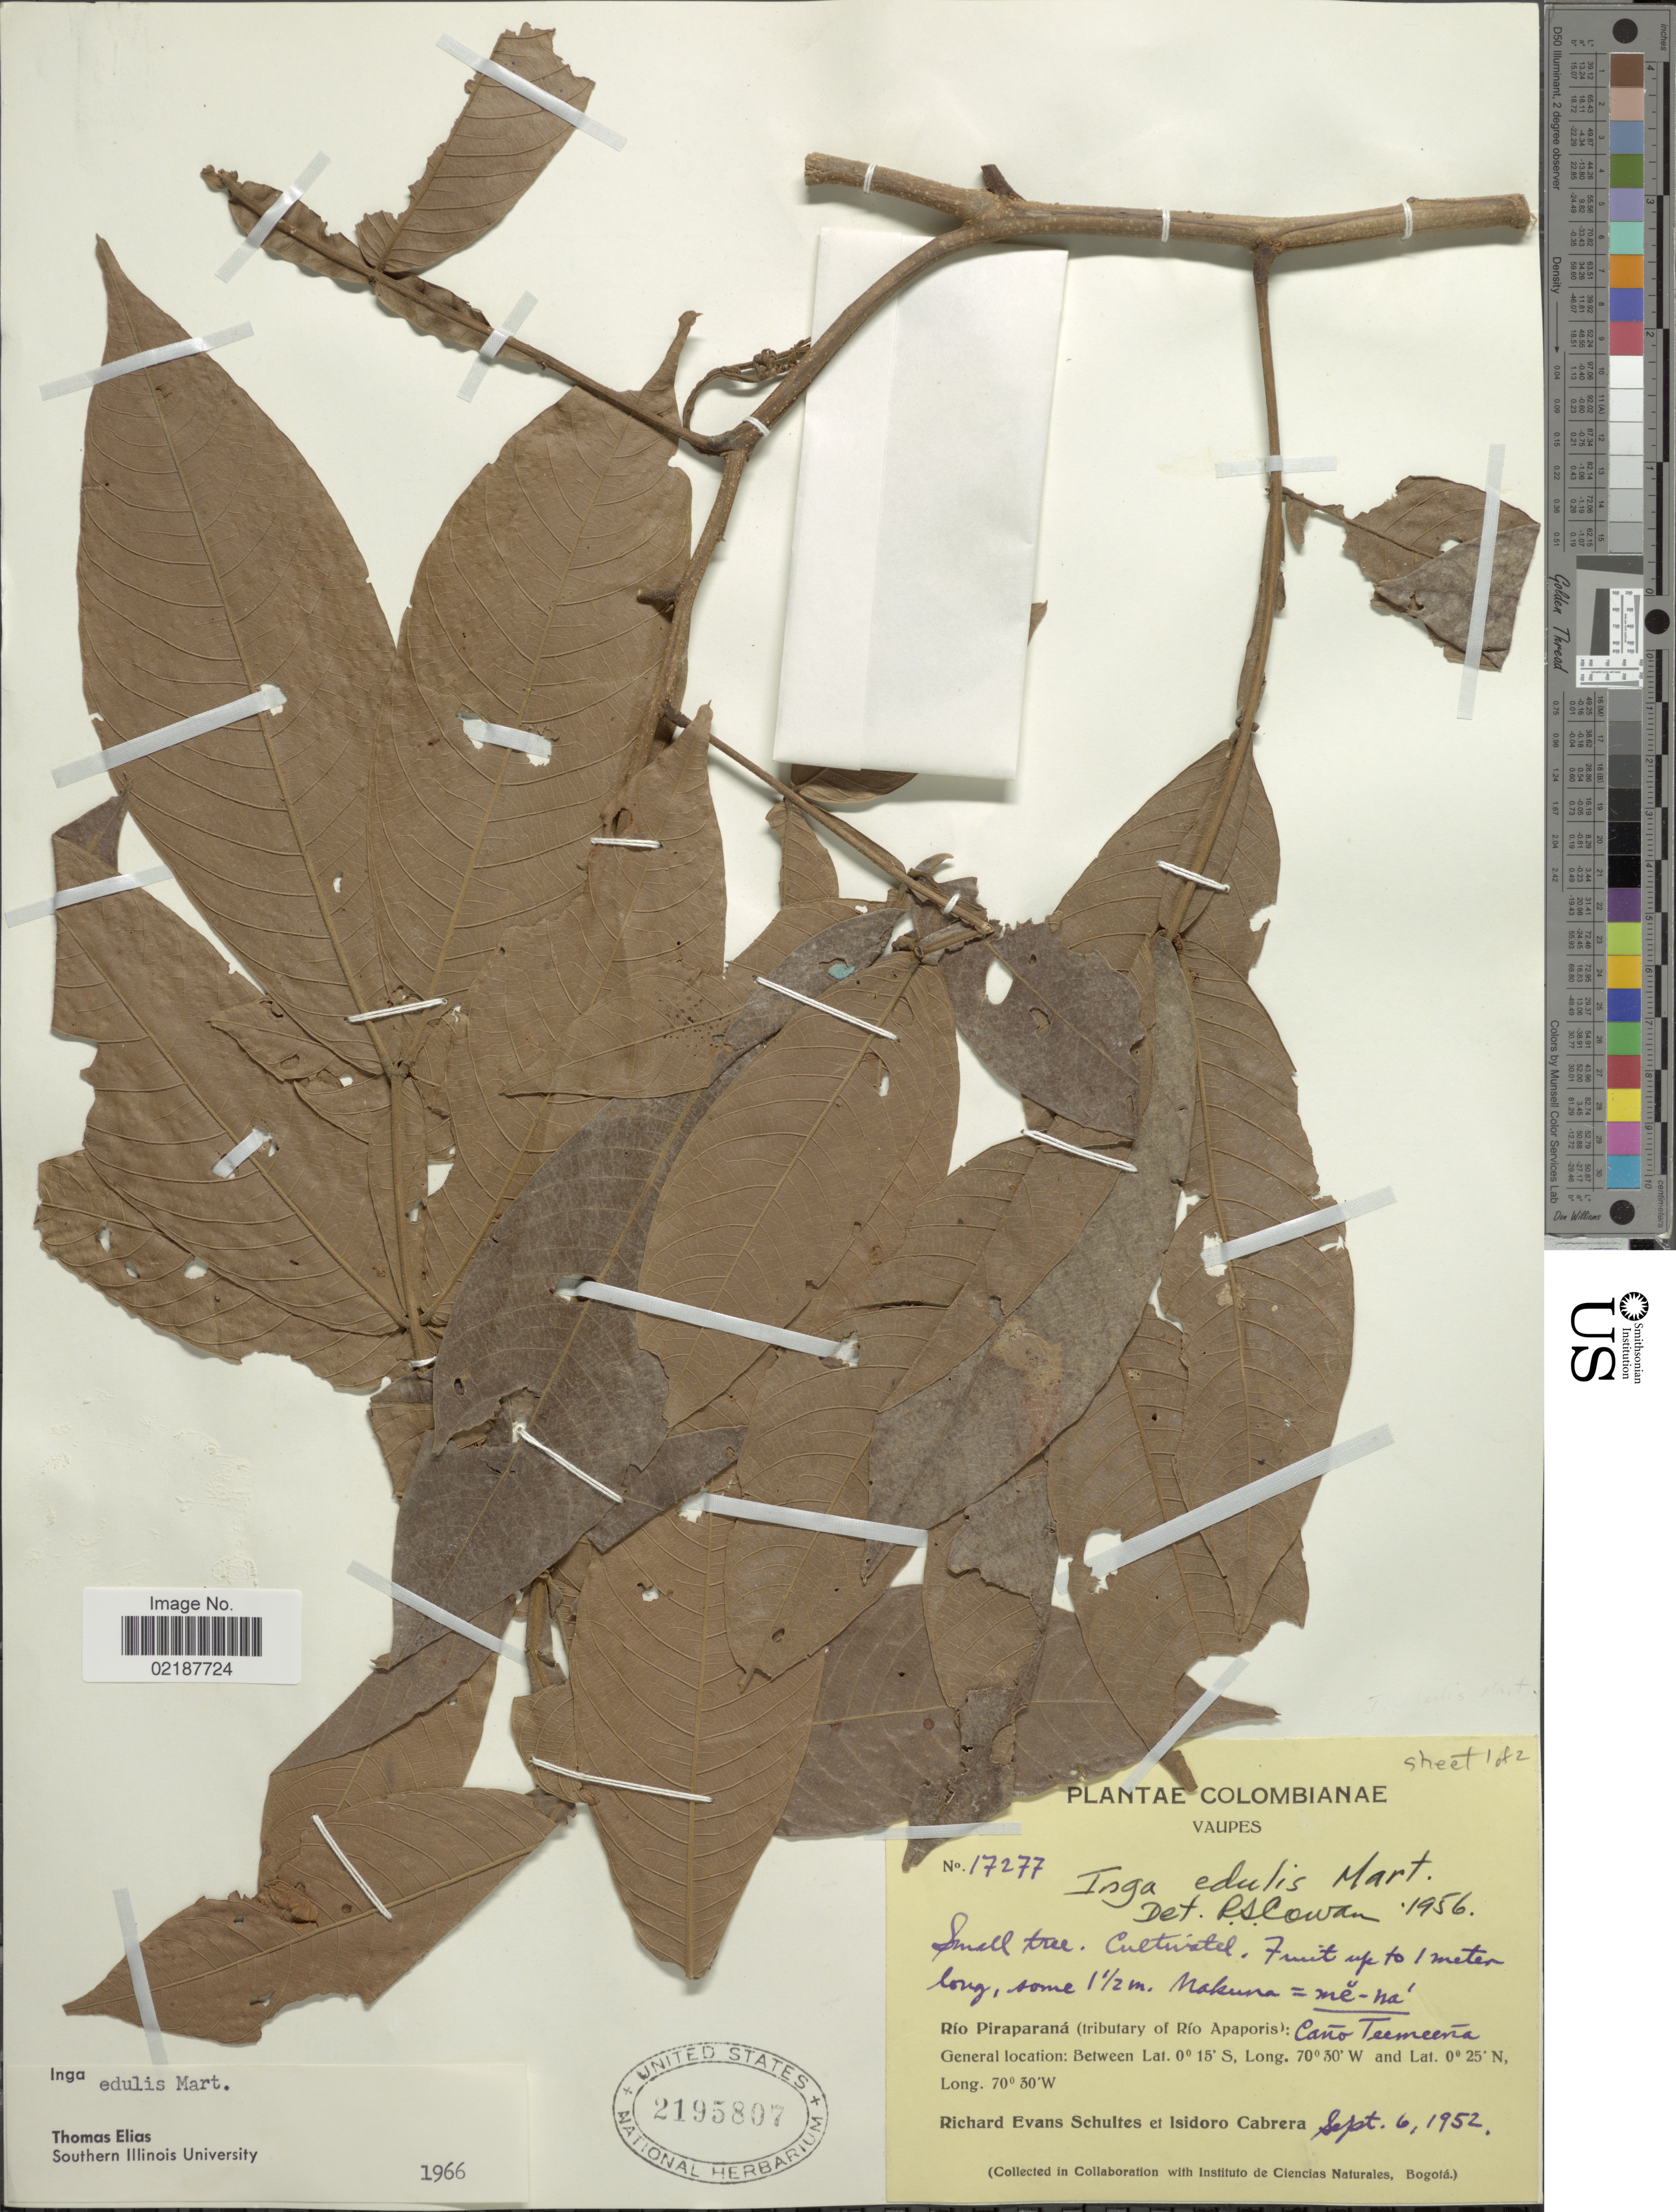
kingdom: Plantae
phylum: Tracheophyta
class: Magnoliopsida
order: Fabales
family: Fabaceae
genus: Inga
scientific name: Inga edulis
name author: Mart.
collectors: R. E. Schultes & I. Cabrera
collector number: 17277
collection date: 1952-09-06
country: Colombia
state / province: Vaupés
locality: Rio Piraparana (tributary of Rio Apaporis), Caño Teemeena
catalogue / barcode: US 2195807